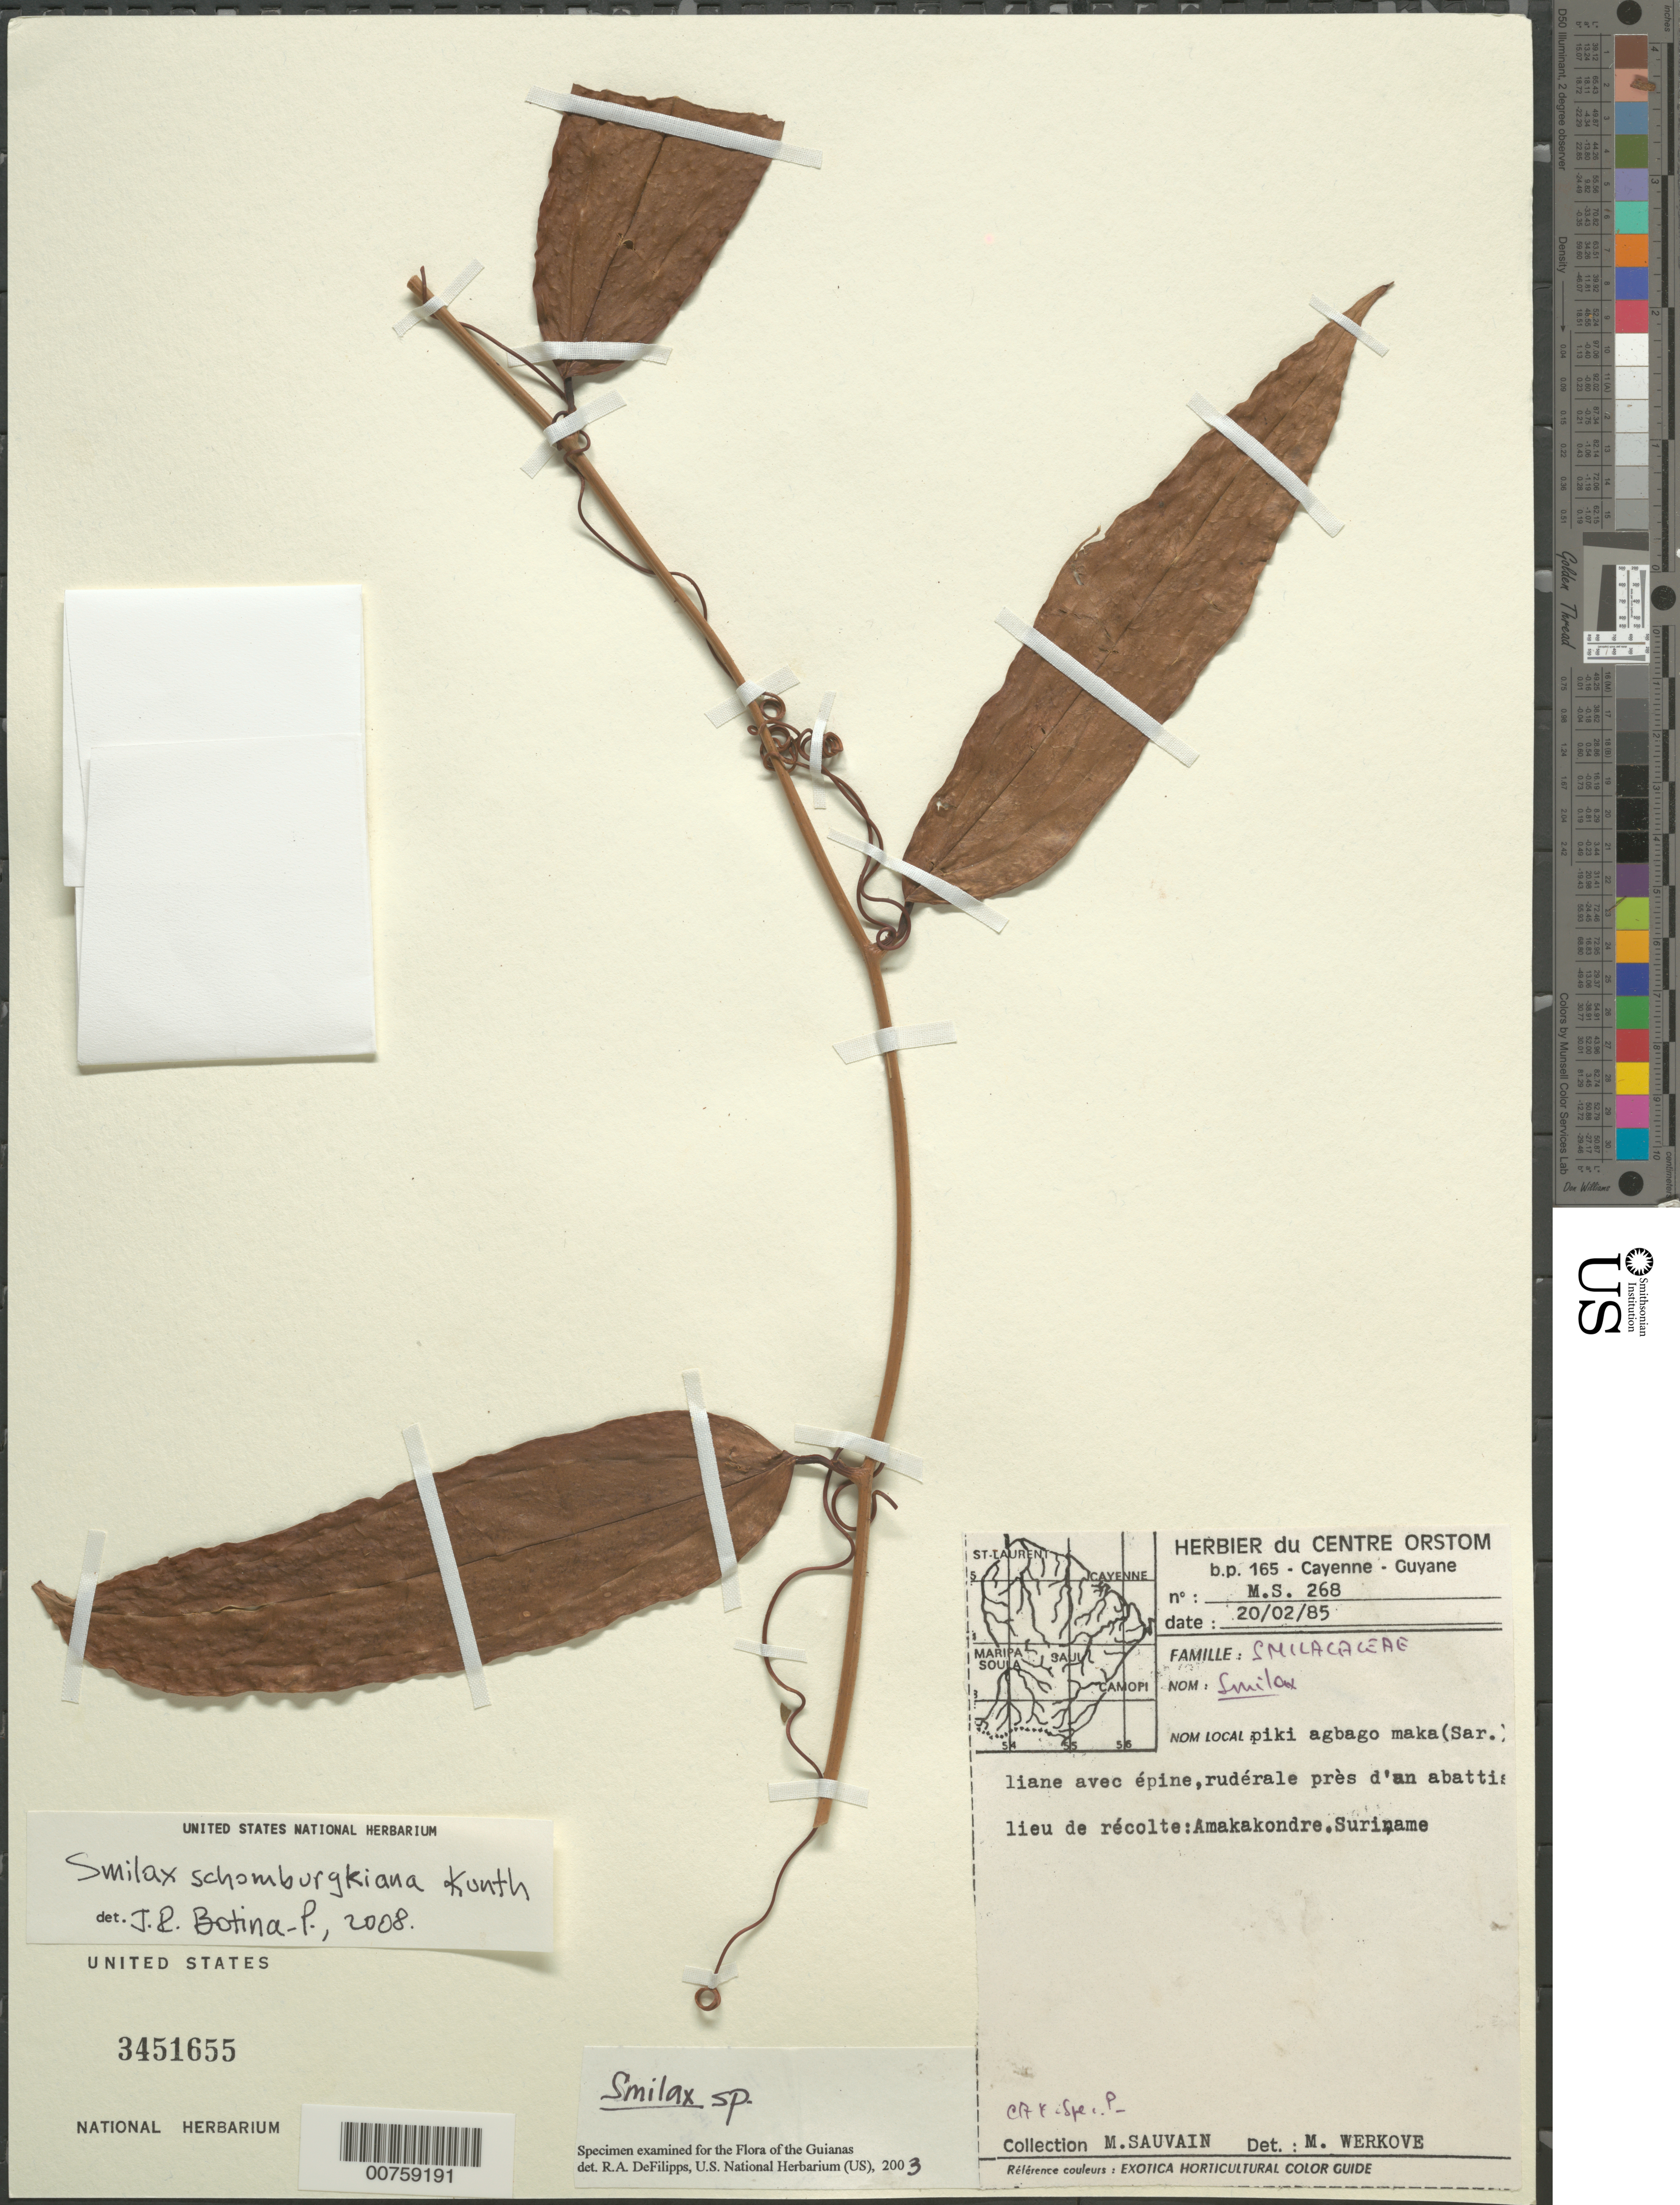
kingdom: Plantae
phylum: Tracheophyta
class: Liliopsida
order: Liliales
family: Smilacaceae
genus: Smilax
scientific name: Smilax schomburgkiana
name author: Kunth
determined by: Botina-P., J. R.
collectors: M. Sauvain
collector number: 268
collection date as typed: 20-Feb-85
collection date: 1985-02-20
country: Suriname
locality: Amaka kondre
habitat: Area where felling trees; fallen tree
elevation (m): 200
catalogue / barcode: US 3451655